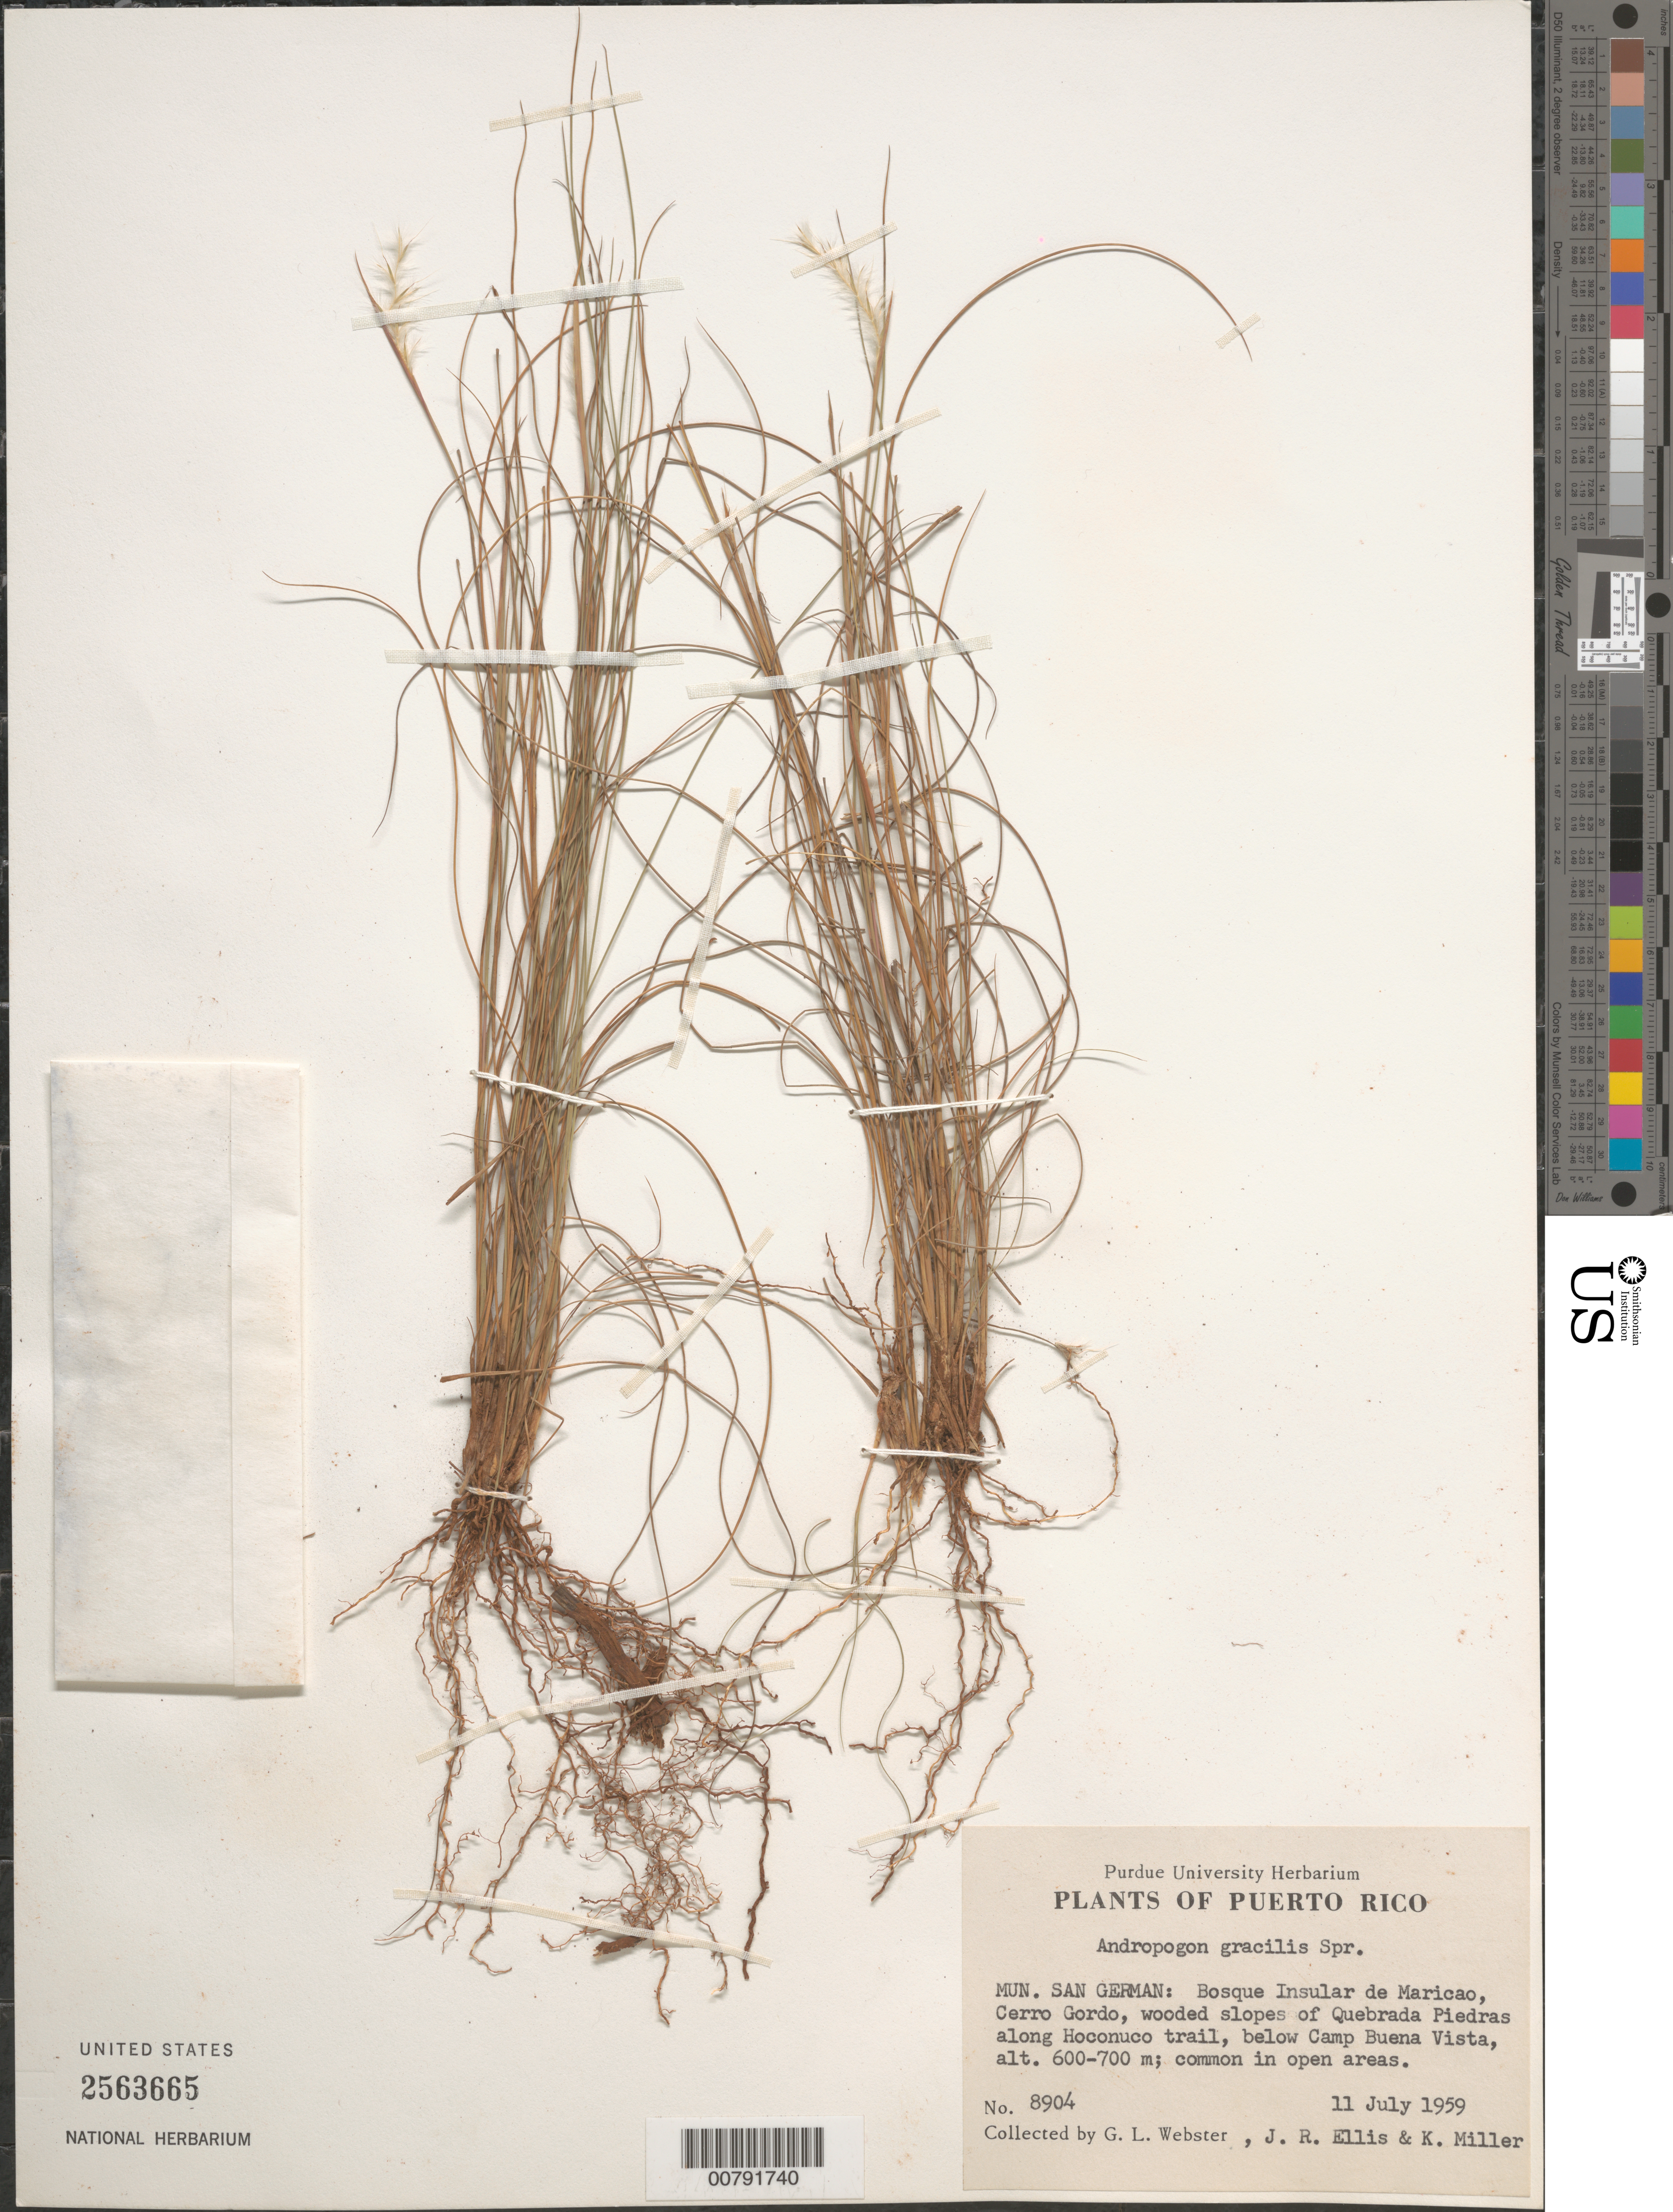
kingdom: Plantae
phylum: Tracheophyta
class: Liliopsida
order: Poales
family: Poaceae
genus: Schizachyrium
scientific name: Schizachyrium gracile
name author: (Spreng.) Nash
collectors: G. L. Webster, J. R. Ellis & K. Miller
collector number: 8904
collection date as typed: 11 Jul 1959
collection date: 1959-07-11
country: Puerto Rico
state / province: San Germán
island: Puerto Rico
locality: Mun. San German, Bosque Insular de Maricao, Cerro Gordo, Quebrada Piedras along Hoconuco trail, below Camp Buena Vista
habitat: Wooded slopes, in open areas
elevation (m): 600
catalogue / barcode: US 2563665